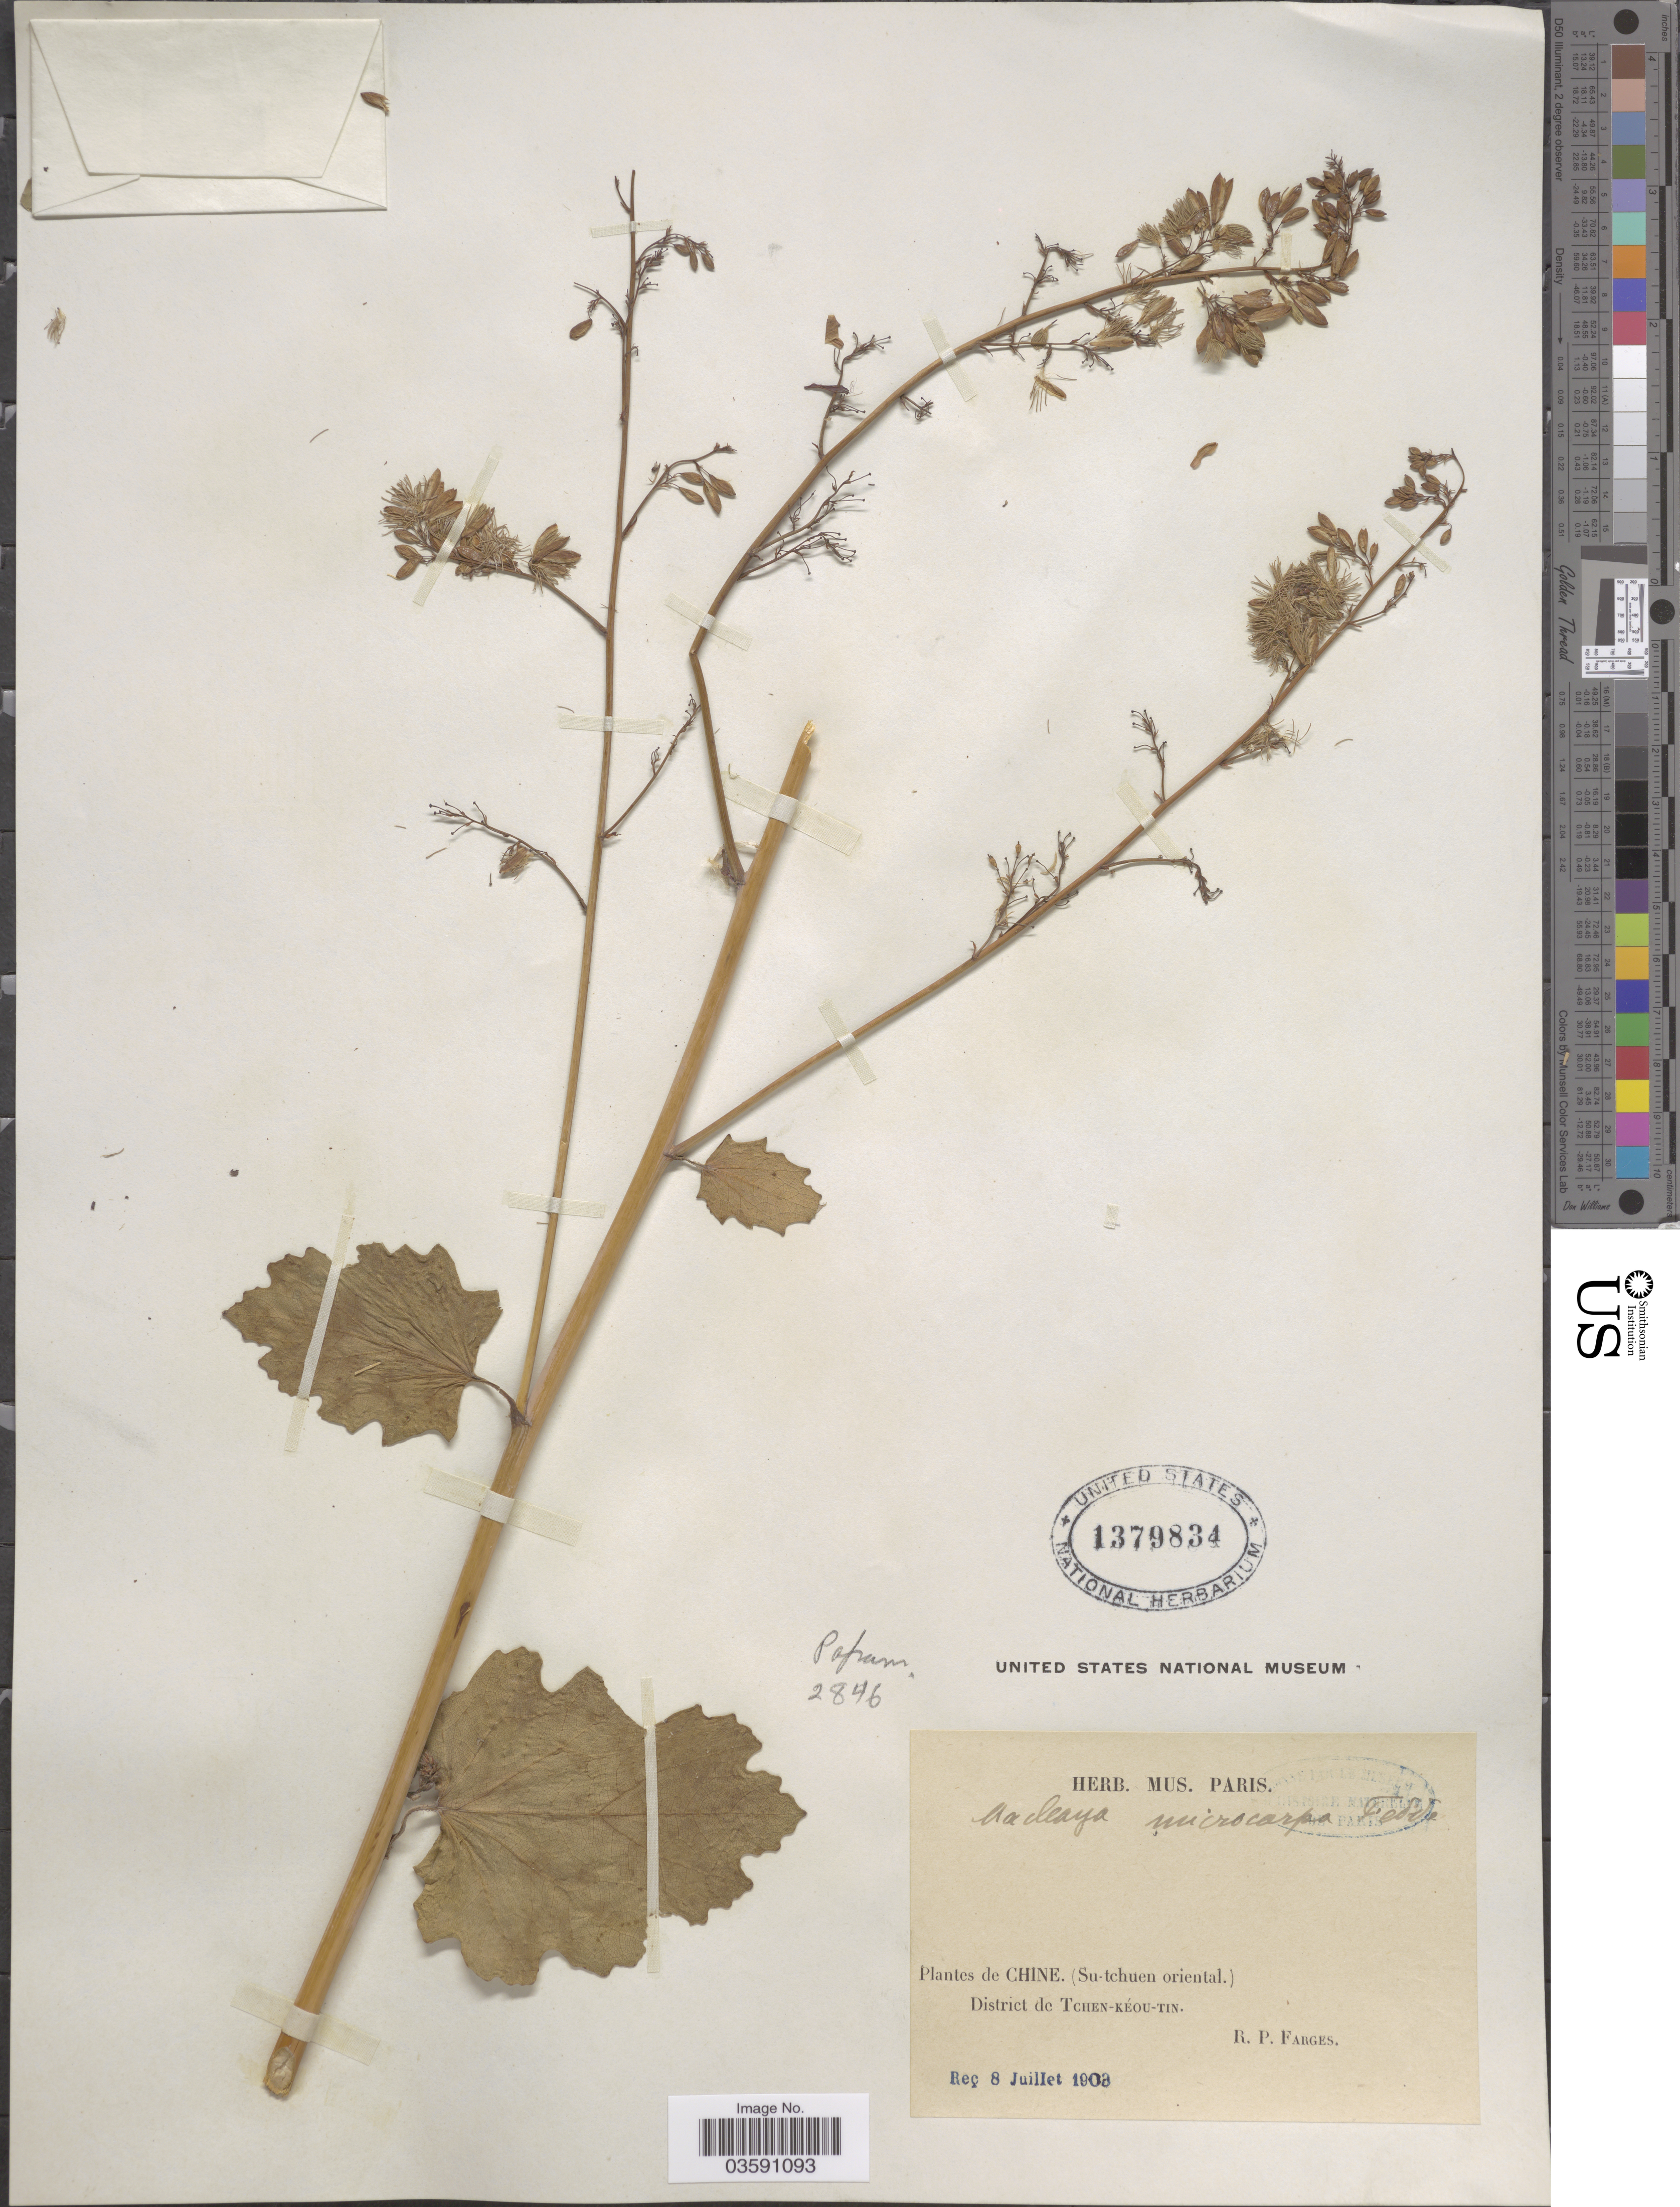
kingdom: Plantae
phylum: Tracheophyta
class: Magnoliopsida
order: Ranunculales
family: Papaveraceae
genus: Macleaya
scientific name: Macleaya microcarpa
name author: (Maxim.) Fedde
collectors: R. Farges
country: China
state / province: Sichuan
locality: (Su-tchuen oriental.) District de Tchen-Kéou-Tin.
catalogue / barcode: US 1379834